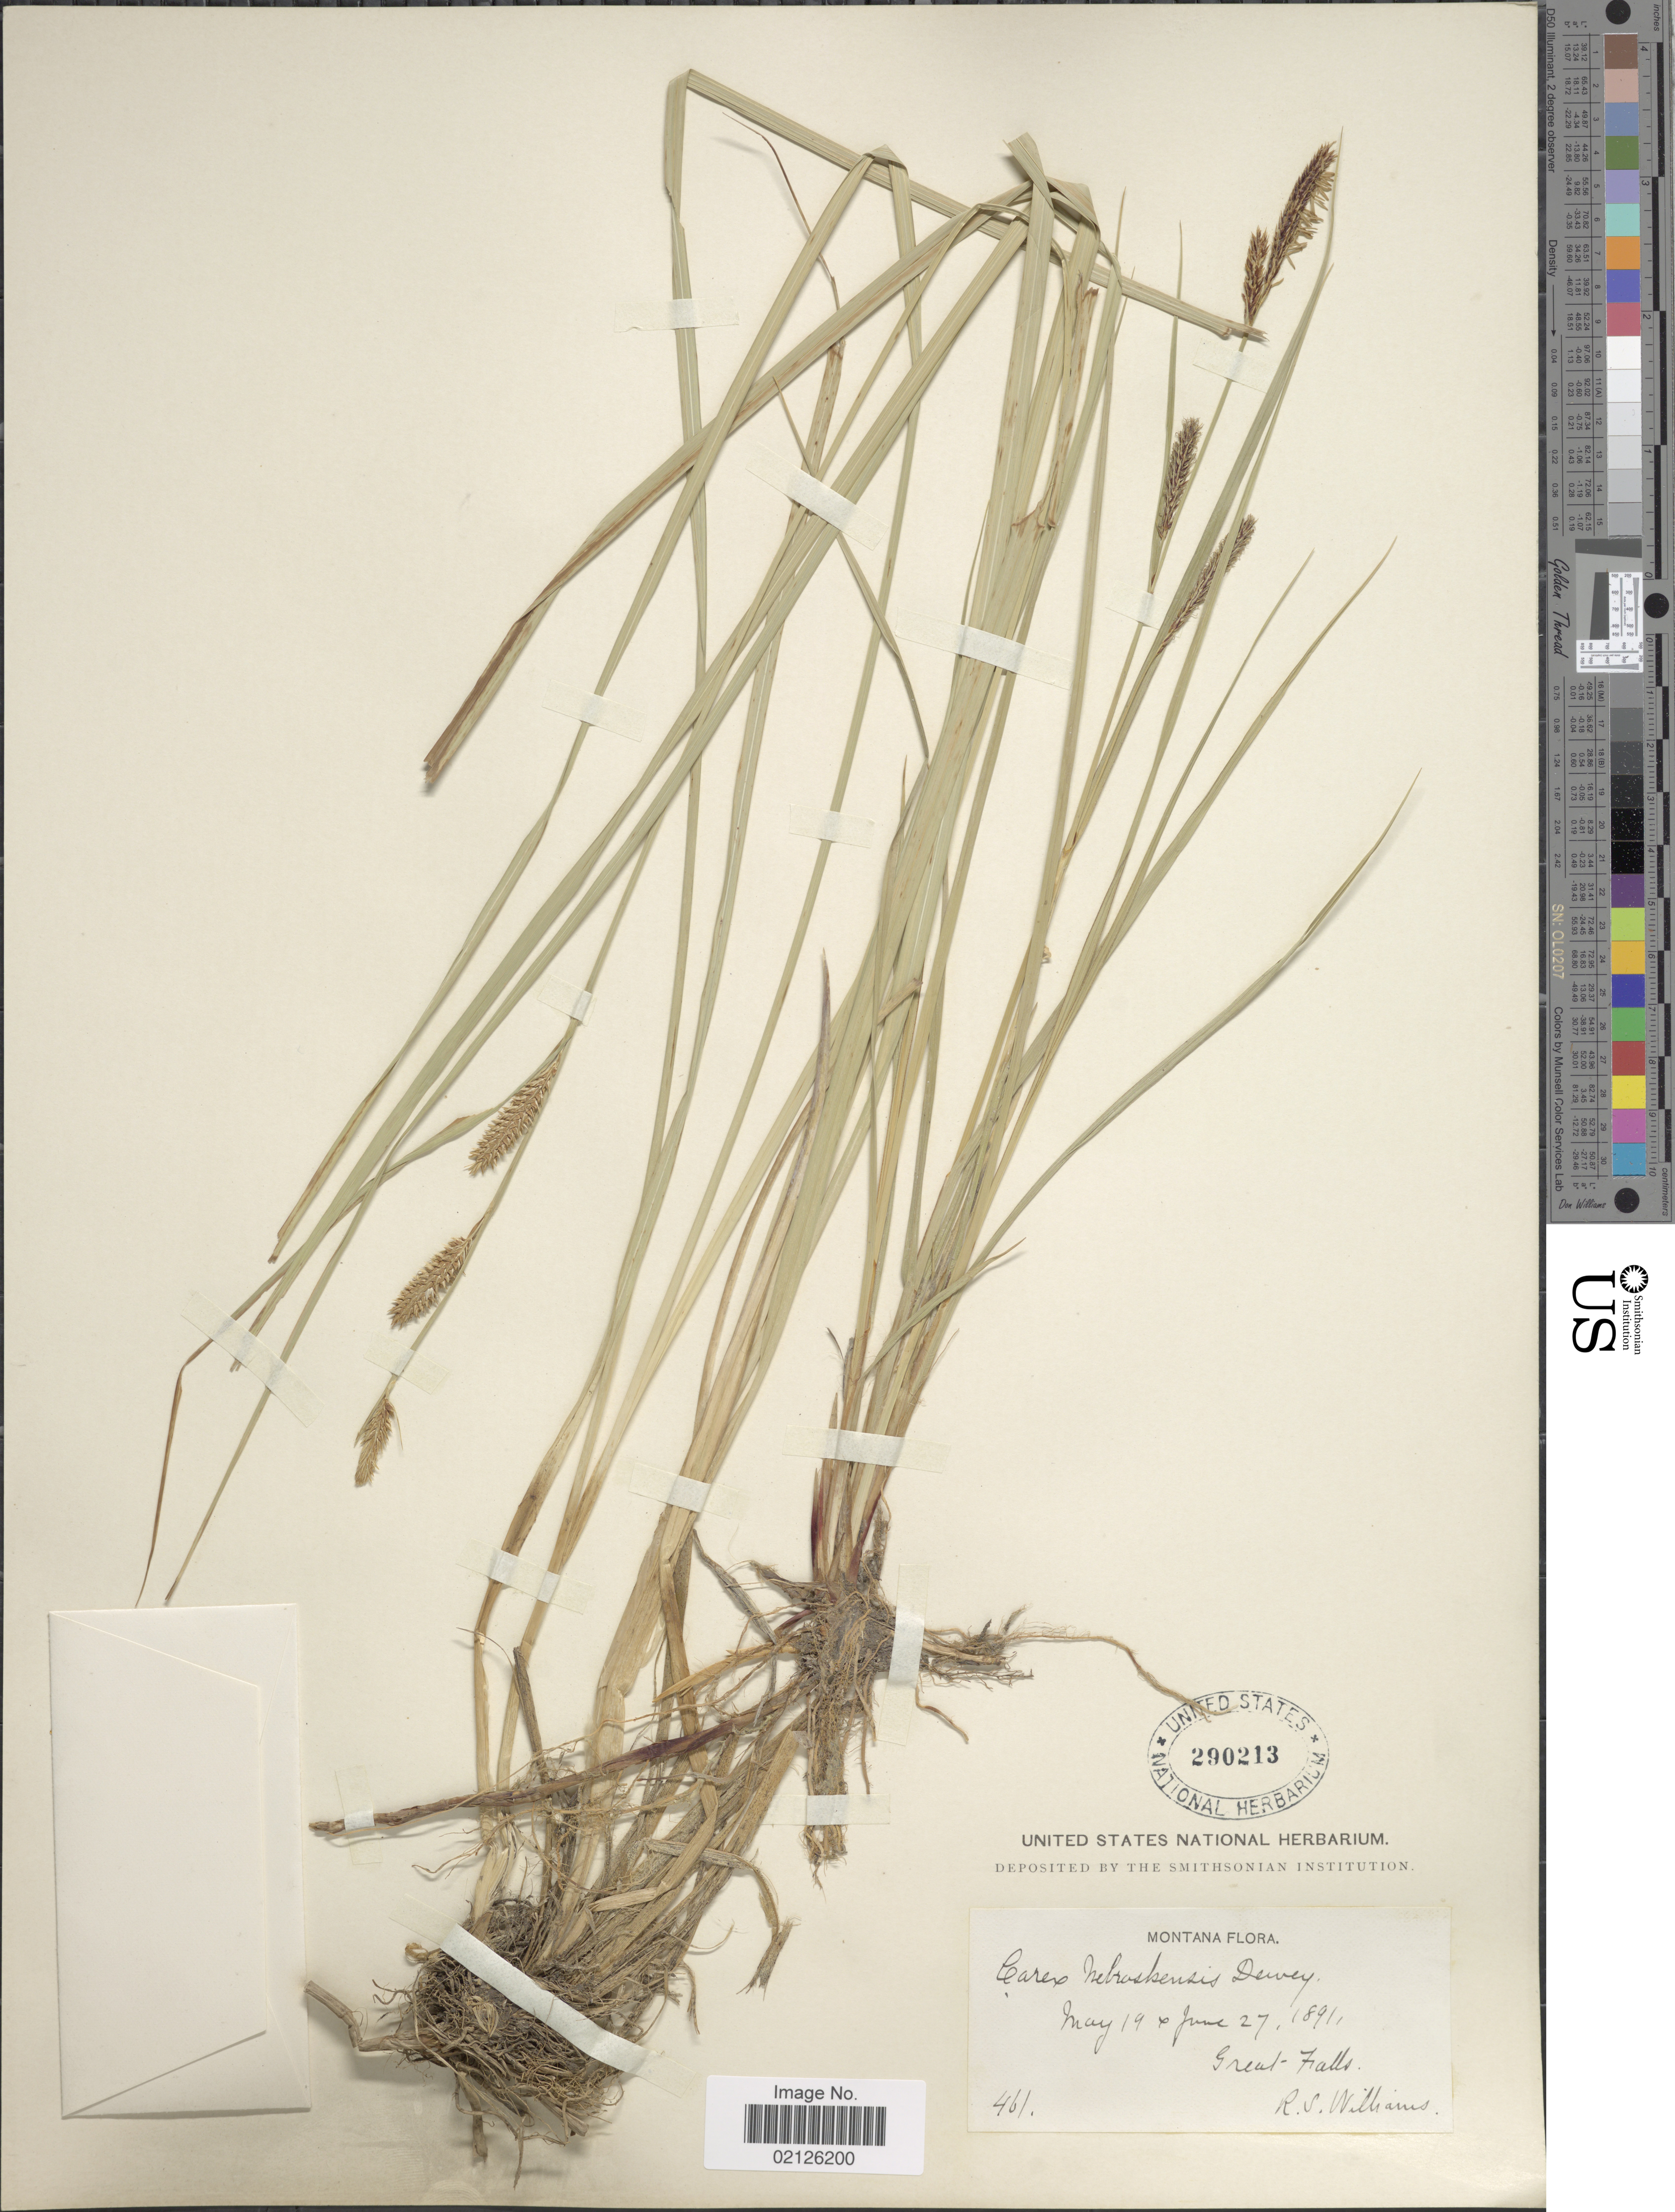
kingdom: Plantae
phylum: Tracheophyta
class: Liliopsida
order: Poales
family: Cyperaceae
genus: Carex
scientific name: Carex nebrascensis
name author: Dewey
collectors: R. S. Williams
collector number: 461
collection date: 1891-05-19/1891-06-27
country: United States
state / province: Montana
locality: Great Falls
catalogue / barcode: US 290213